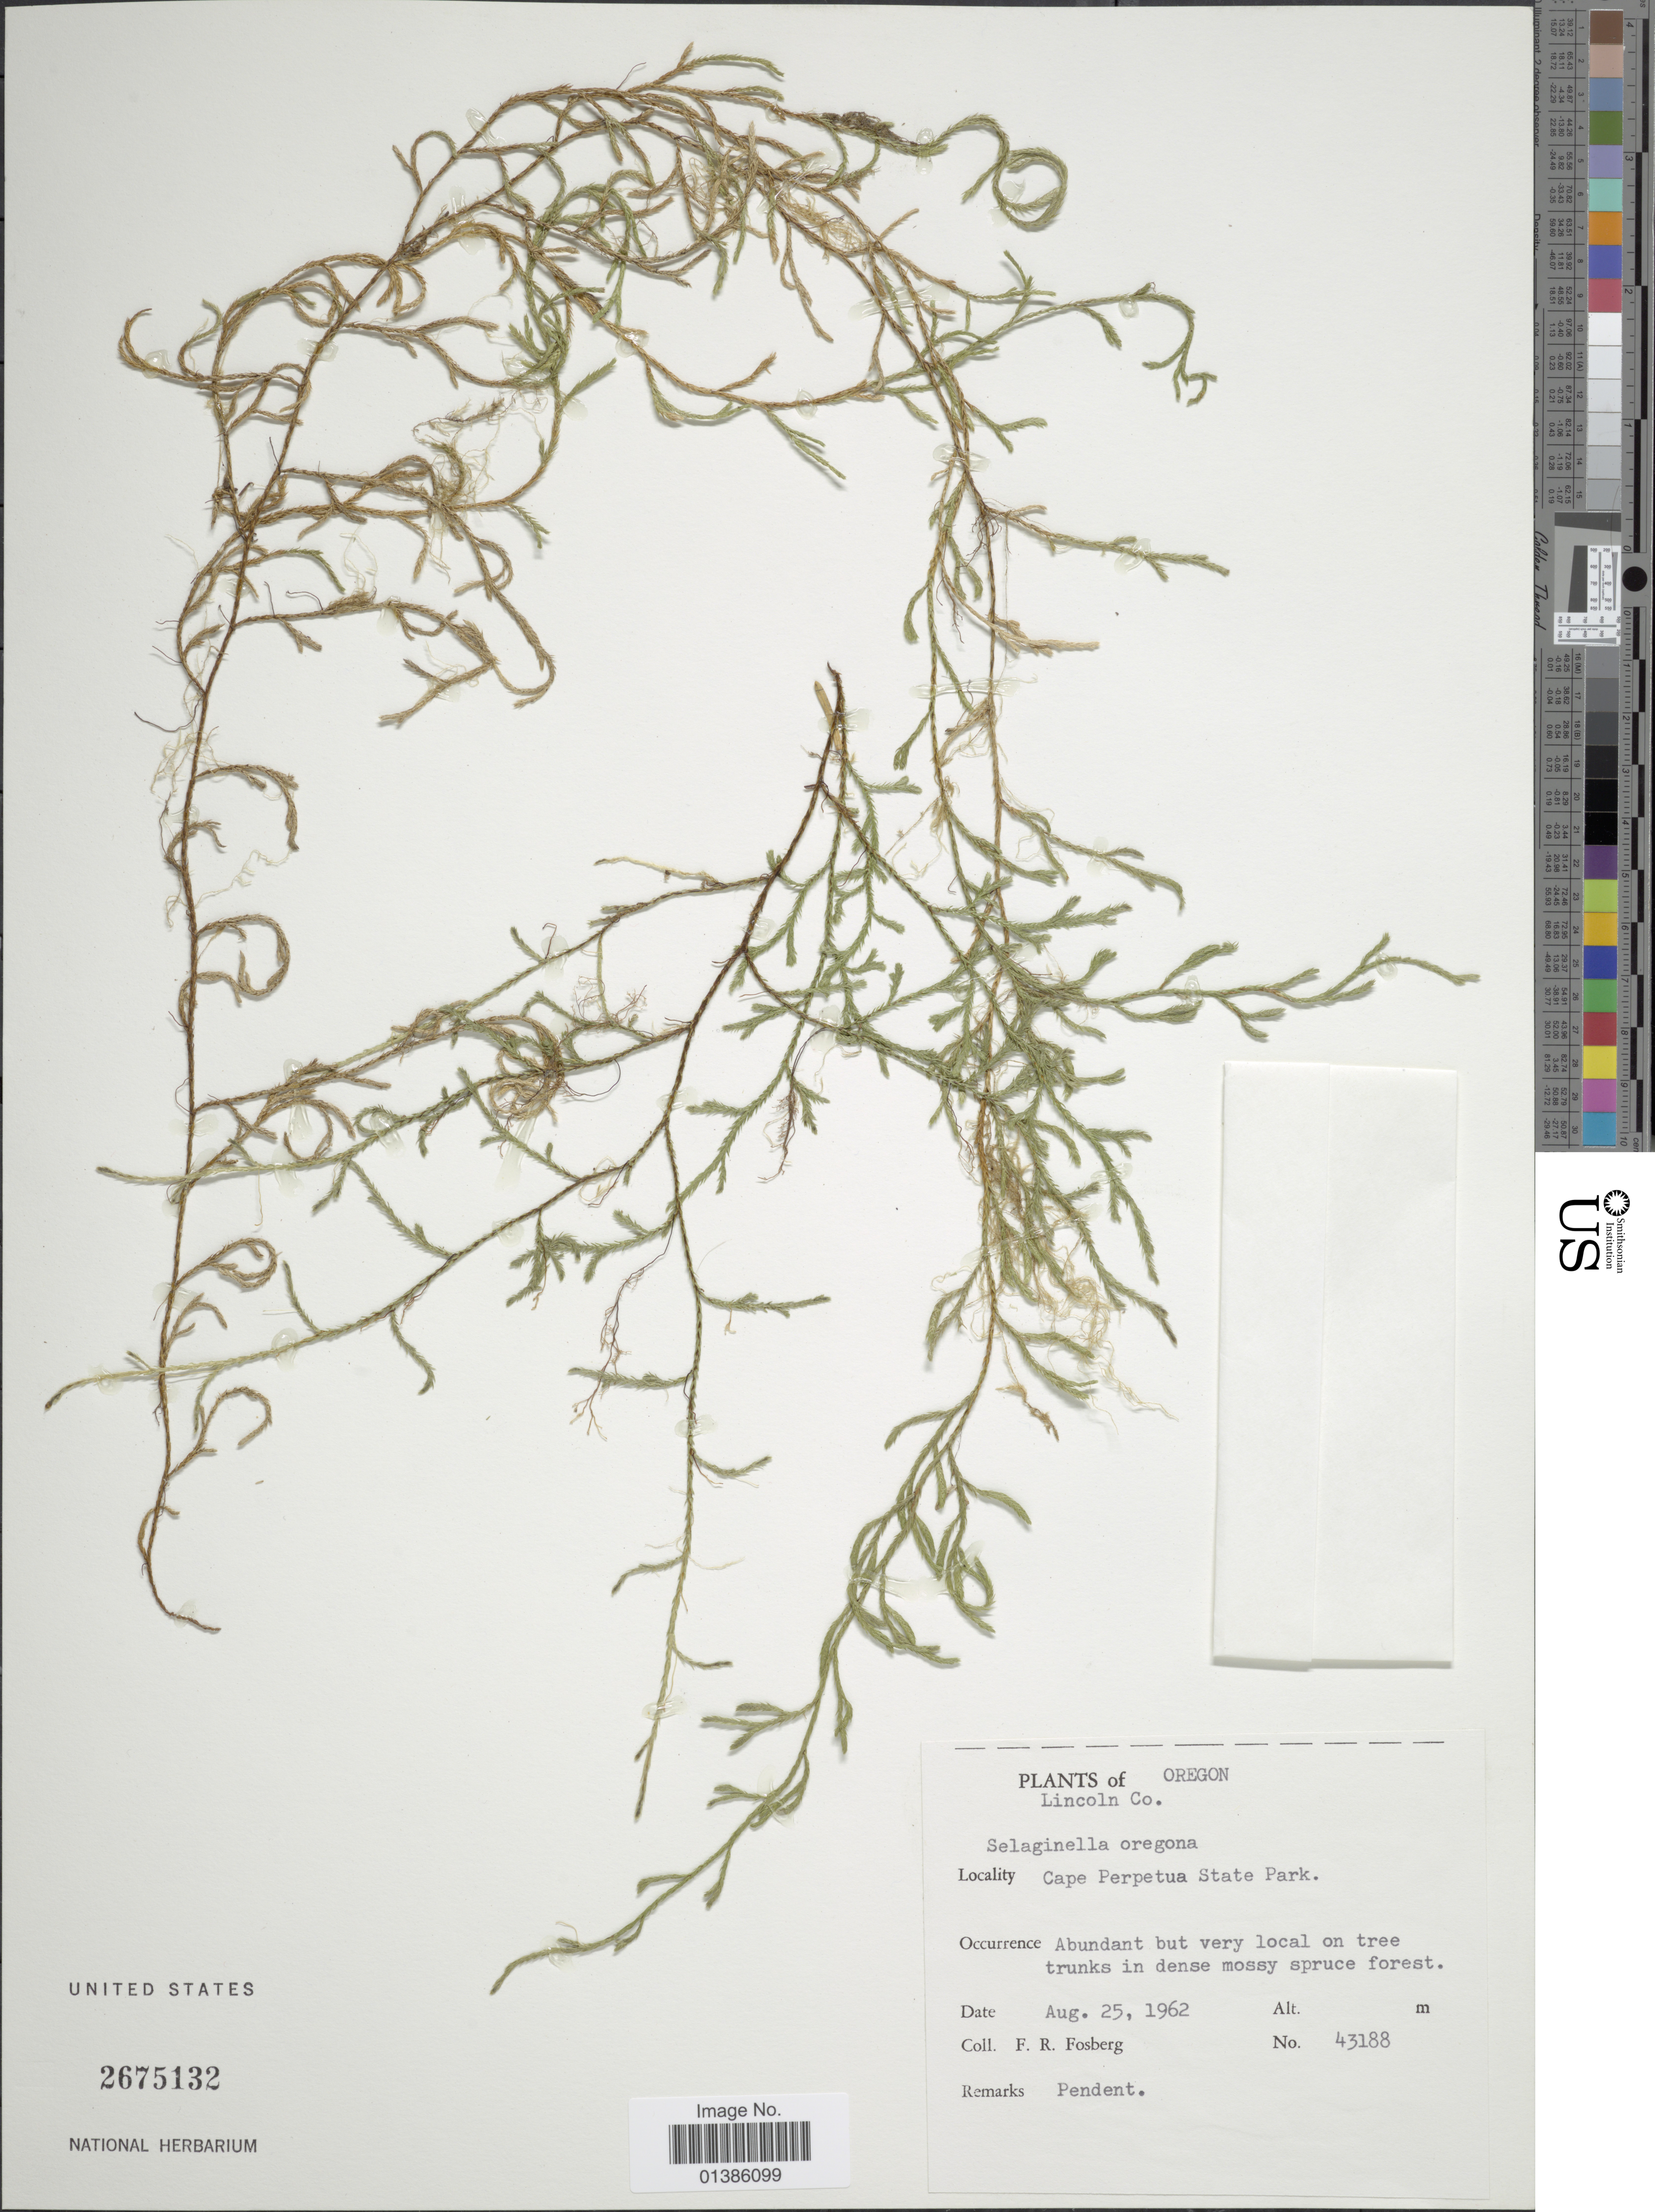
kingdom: Plantae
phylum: Tracheophyta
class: Lycopodiopsida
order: Selaginellales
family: Selaginellaceae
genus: Selaginella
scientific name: Selaginella oregana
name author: D.C. Eaton ex S. Watson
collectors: F. R. Fosberg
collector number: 43188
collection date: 1962-08-25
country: United States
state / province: Oregon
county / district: Lincoln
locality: Lincoln Co. Cape Perpetua State Park.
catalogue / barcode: US 2675132